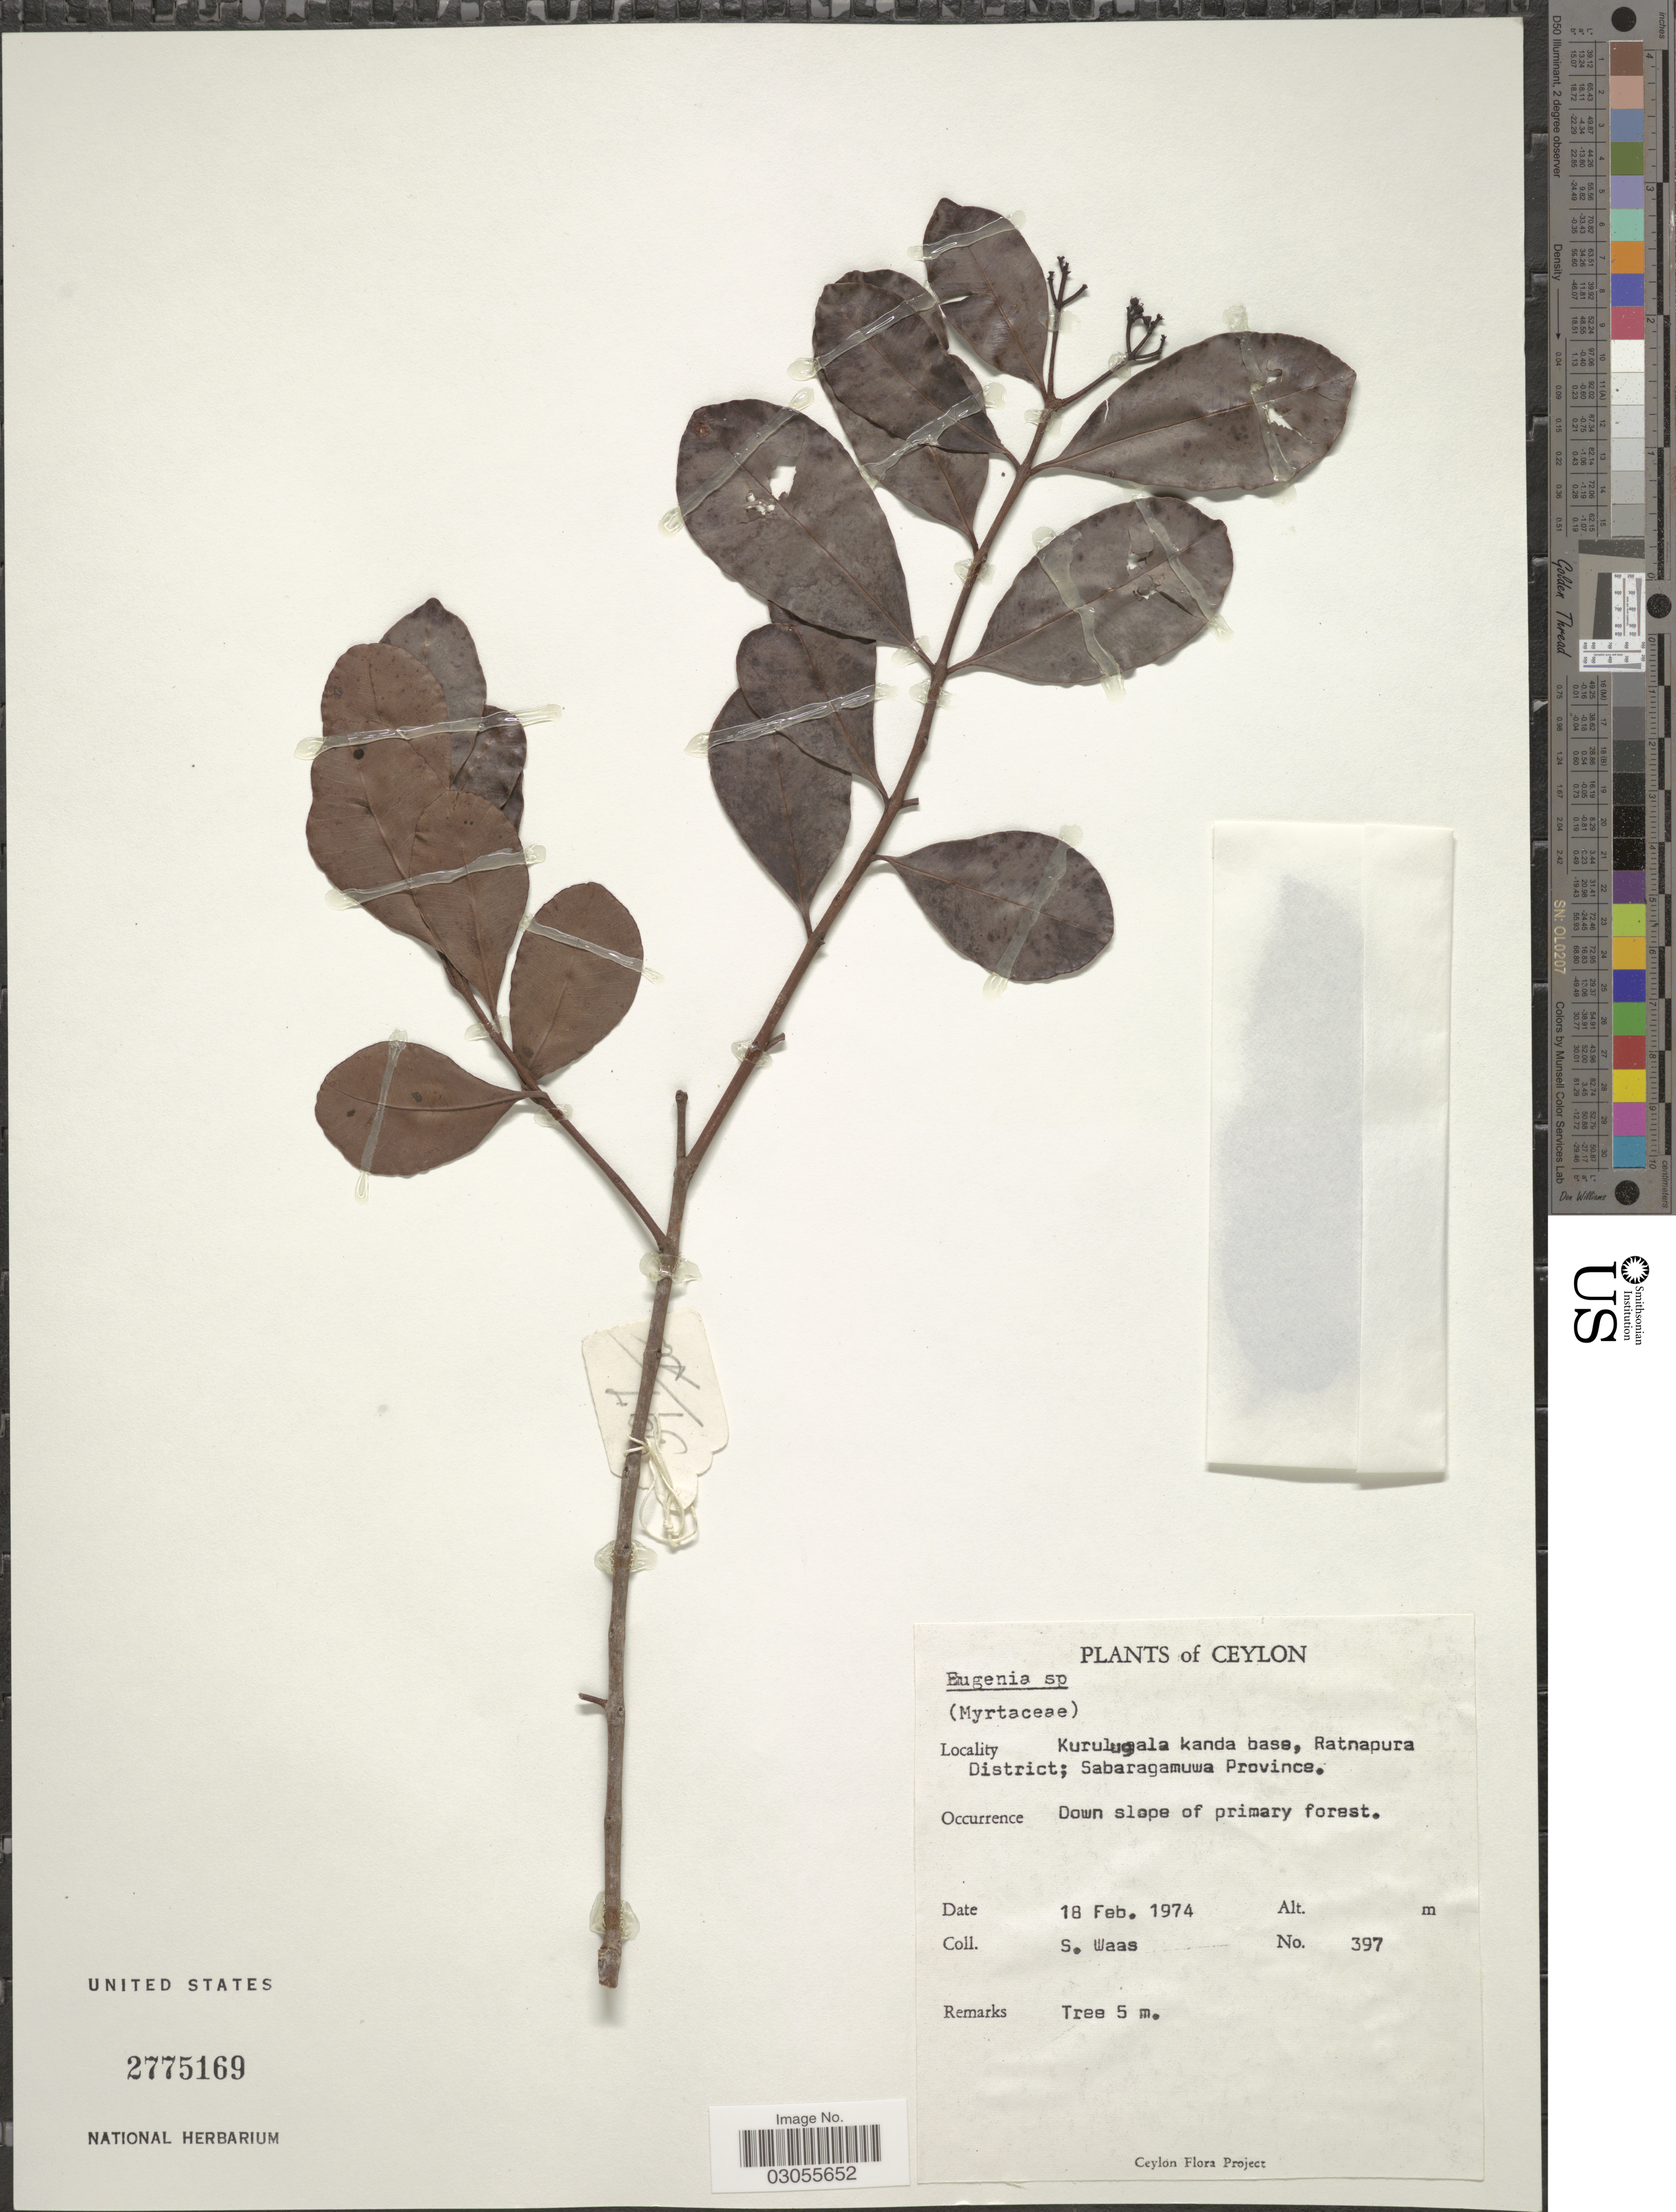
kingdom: Plantae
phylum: Tracheophyta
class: Magnoliopsida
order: Myrtales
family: Myrtaceae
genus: Syzygium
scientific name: Syzygium sp.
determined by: Strong, M. T., (US), Smithsonian Institution - National Museum of Natural History (UNITED STATES)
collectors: S. Waas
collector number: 397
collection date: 1974-02-18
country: Sri Lanka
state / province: Sabaragamuwa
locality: Ceylon. Kurulugala kanda base, Ratnapura District.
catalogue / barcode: US 2775169